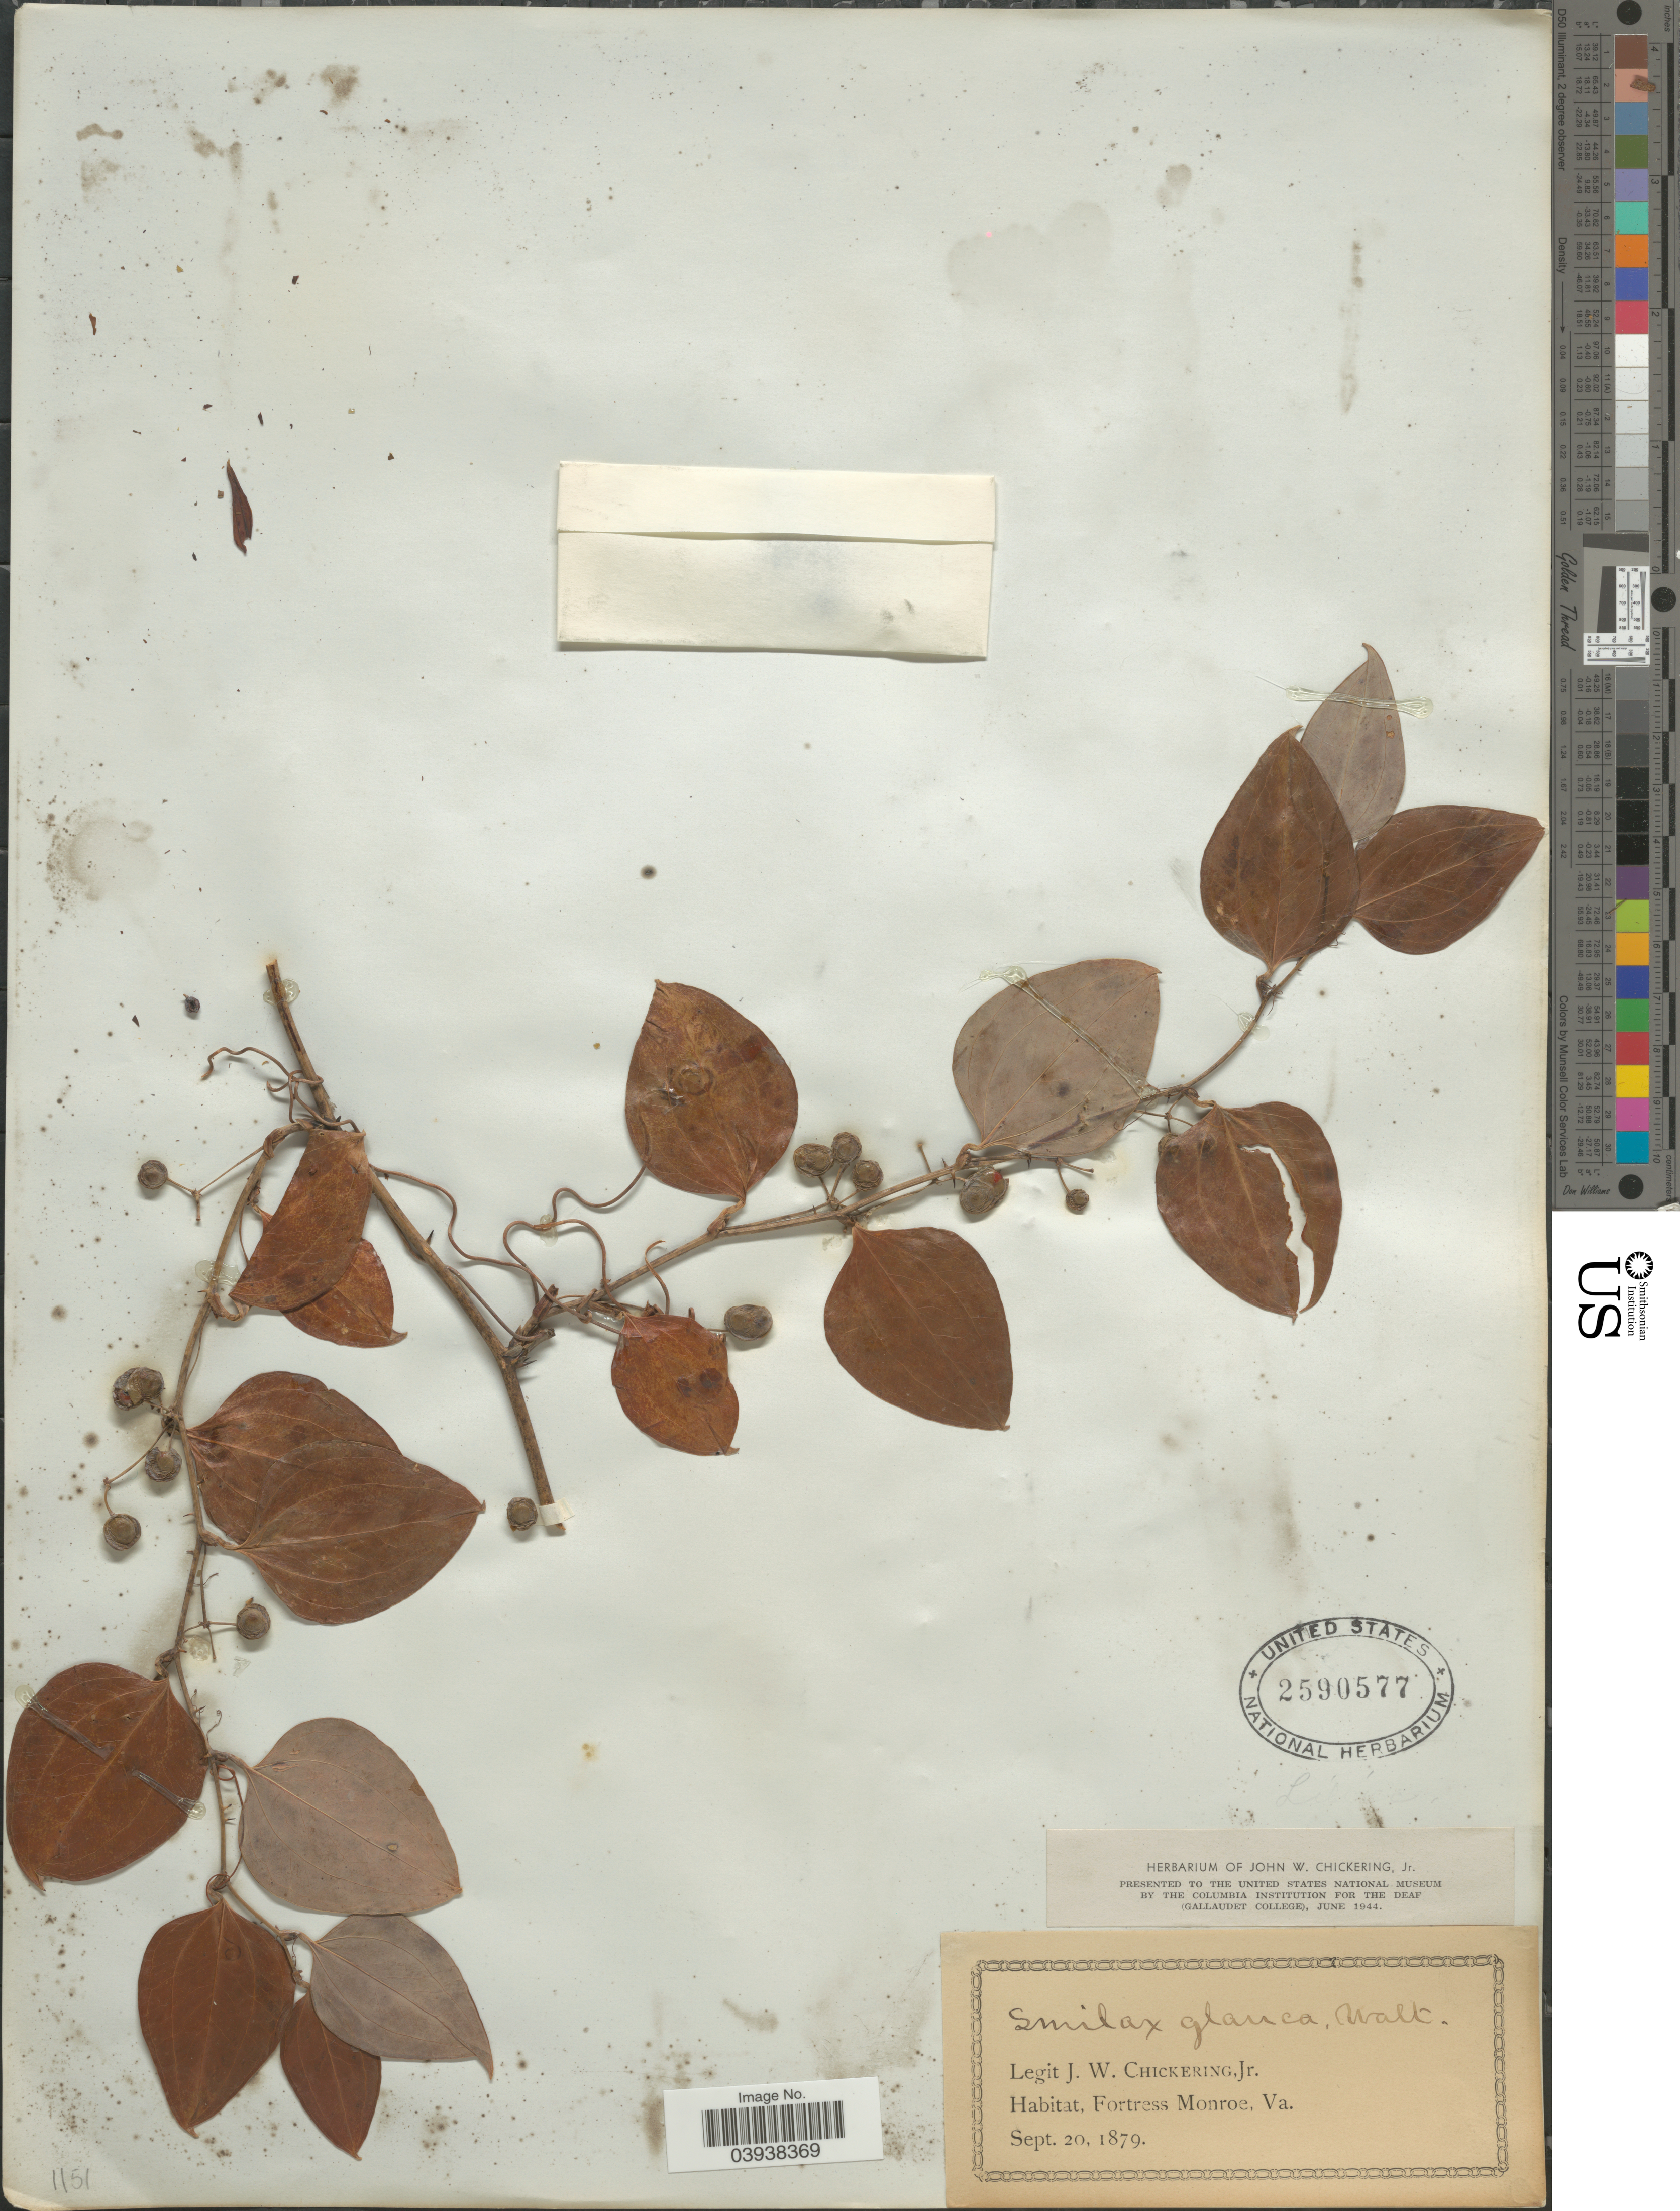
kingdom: Plantae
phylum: Tracheophyta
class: Liliopsida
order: Liliales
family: Smilacaceae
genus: Smilax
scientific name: Smilax glauca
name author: Walter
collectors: J. Chickering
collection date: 1879-09-20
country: United States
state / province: Virginia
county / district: City of Hampton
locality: Fortress Monroe.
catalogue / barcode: US 2590577